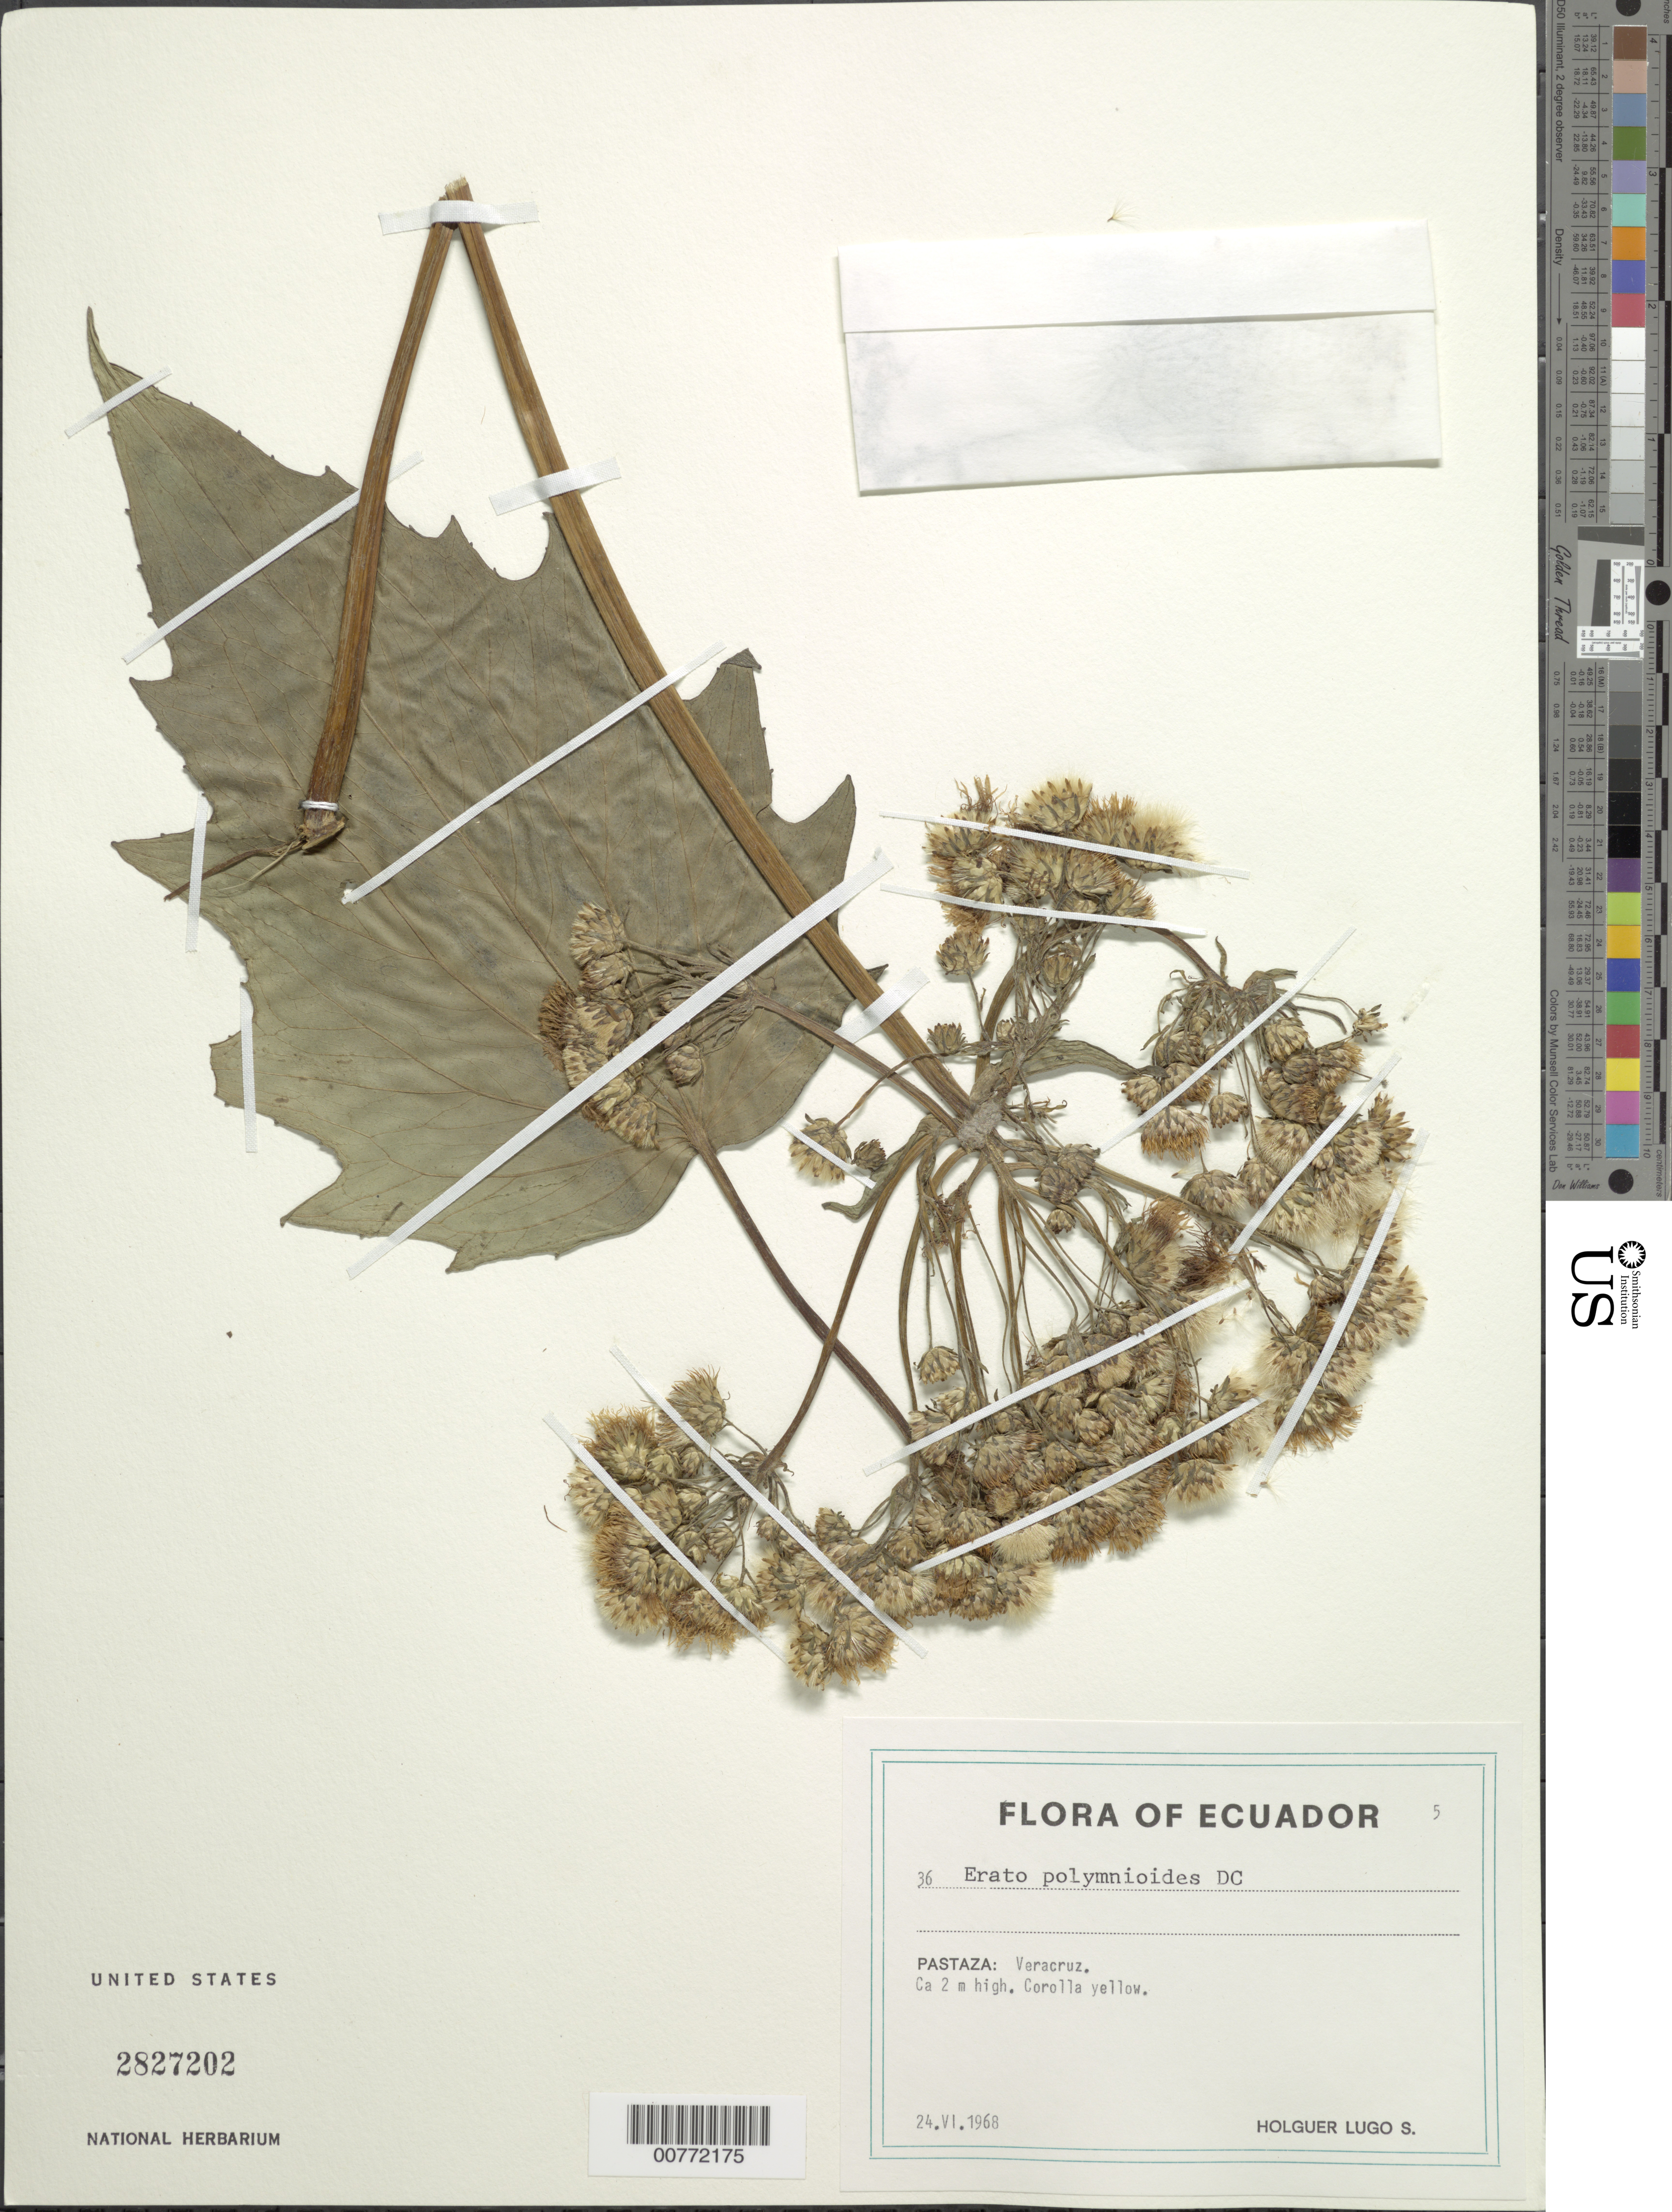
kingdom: Plantae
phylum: Tracheophyta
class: Magnoliopsida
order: Asterales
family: Asteraceae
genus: Erato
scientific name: Erato polymnioides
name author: DC.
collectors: L. Holguer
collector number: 36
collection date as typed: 24 June 1968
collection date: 1968-06-24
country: Ecuador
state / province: Pastaza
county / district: Veracruz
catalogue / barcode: US 2827202